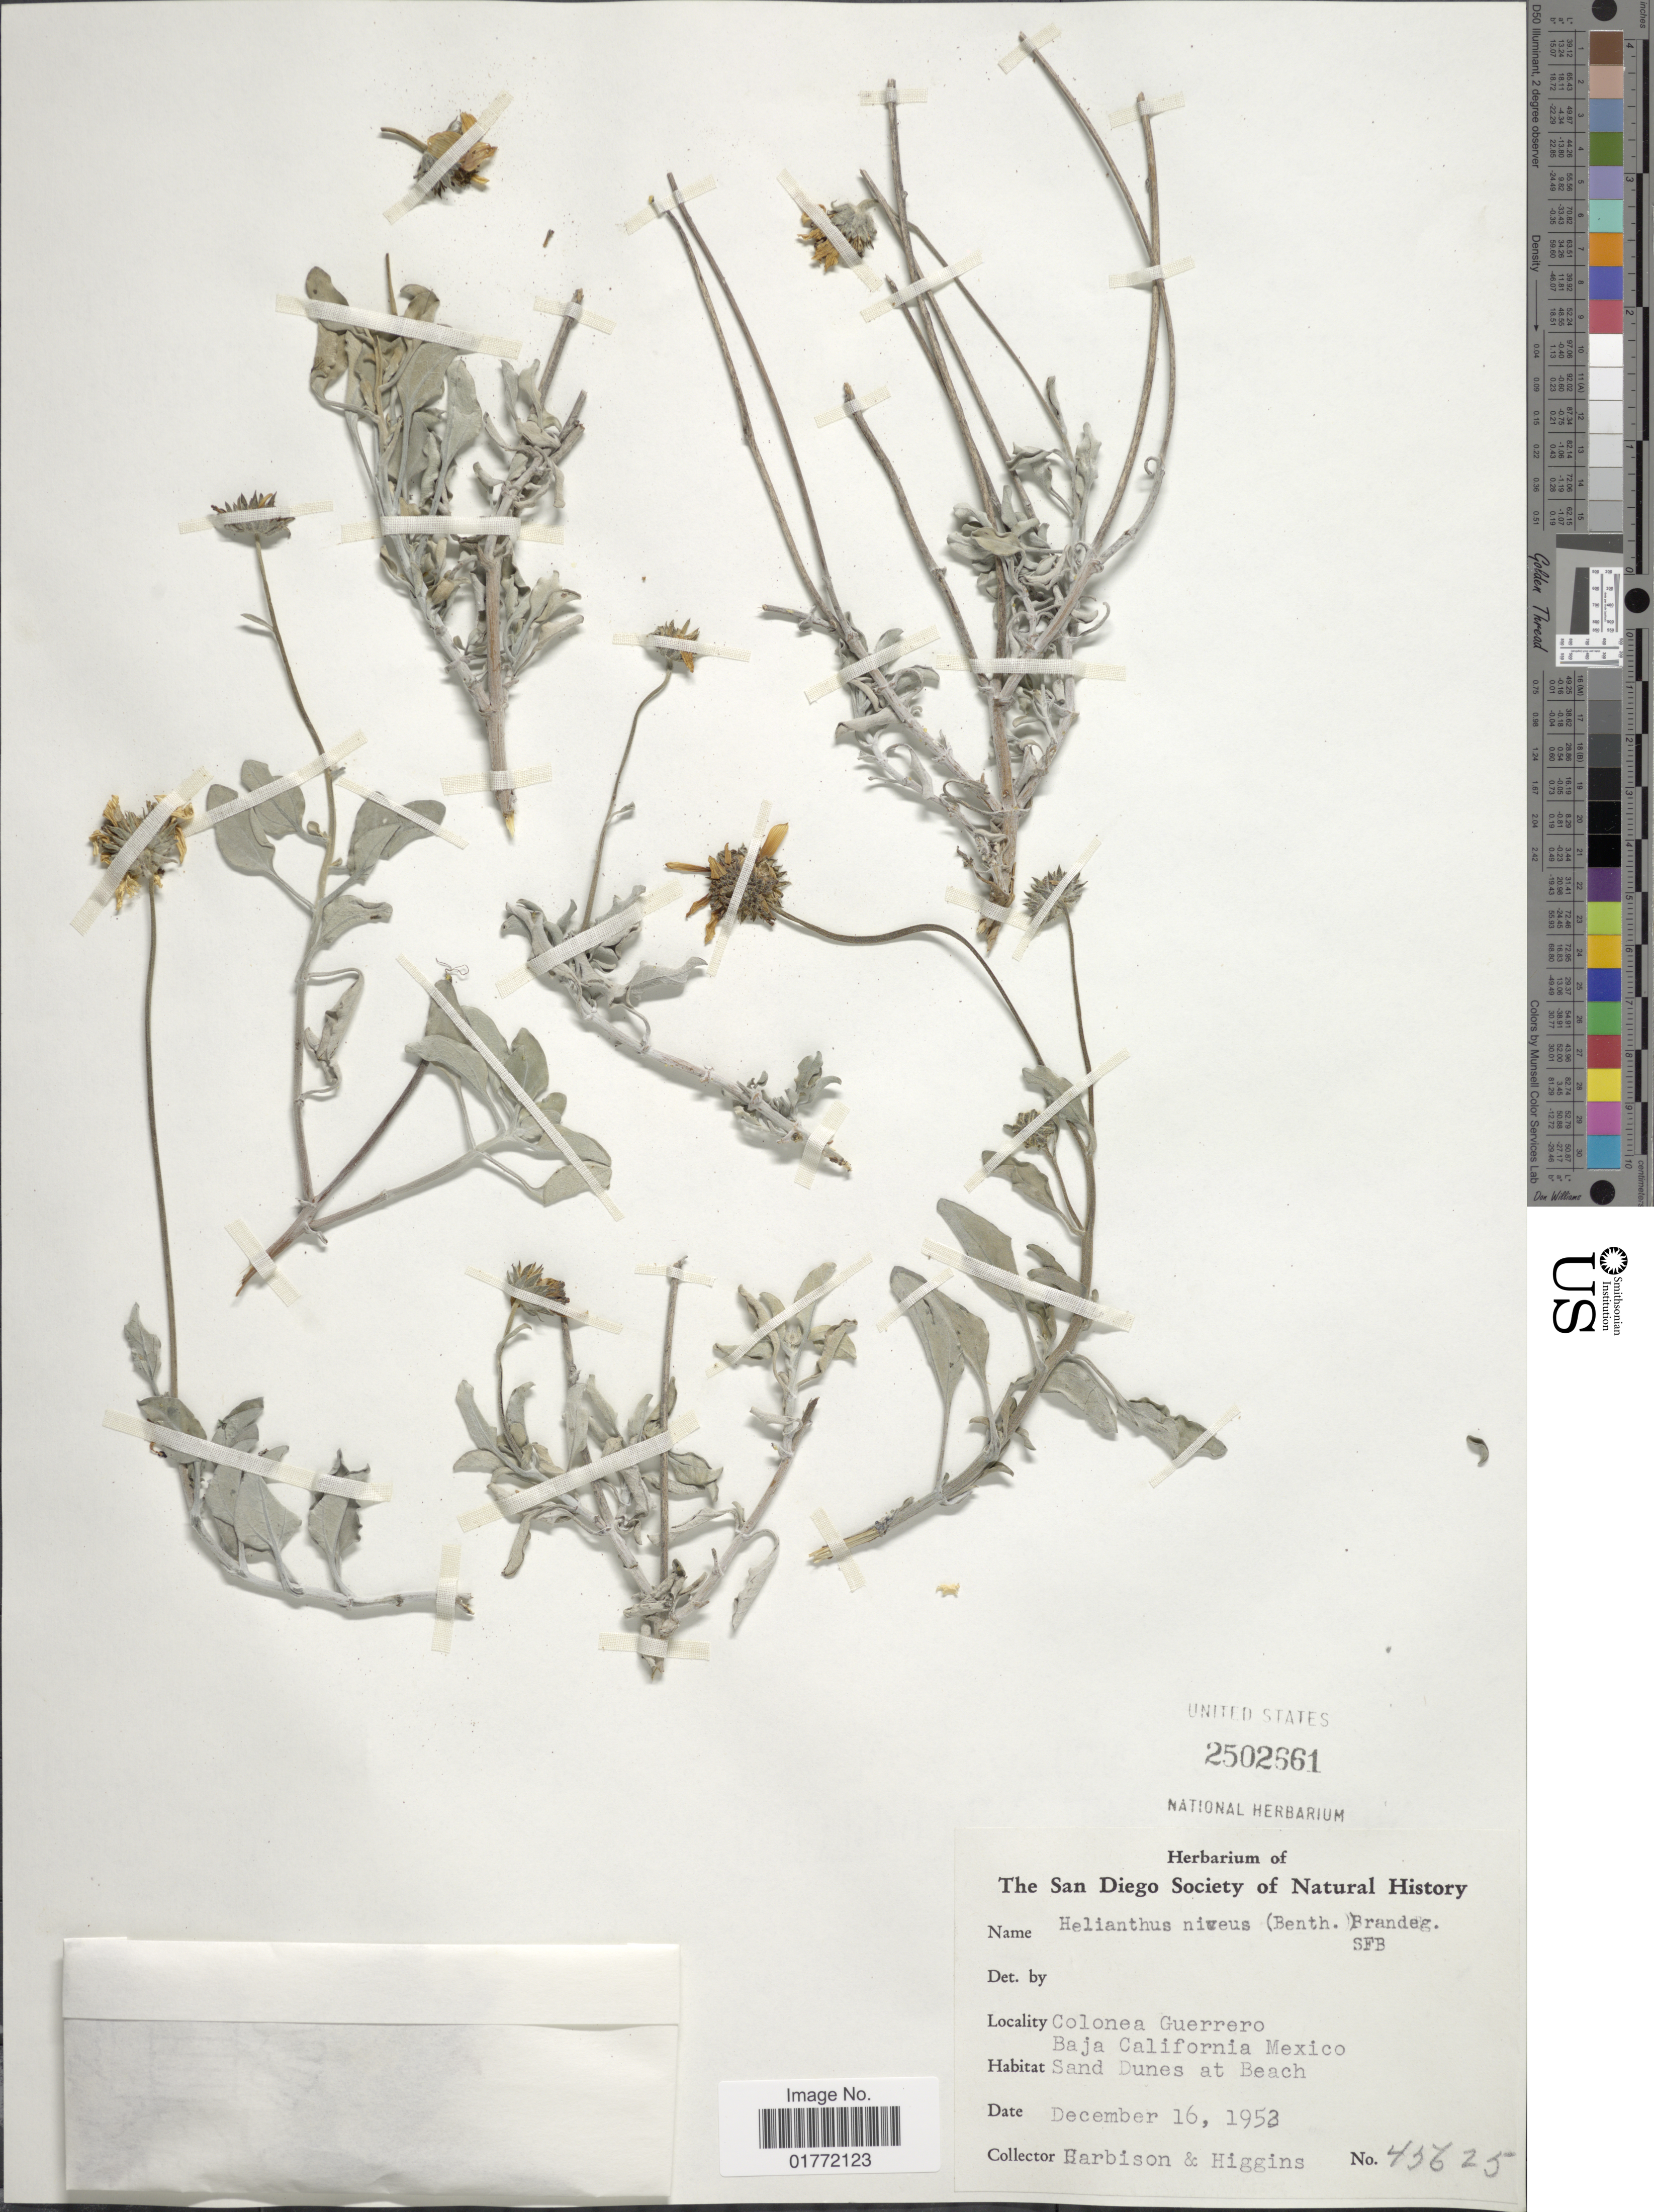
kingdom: Plantae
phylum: Tracheophyta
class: Magnoliopsida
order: Asterales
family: Asteraceae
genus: Helianthus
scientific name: Helianthus niveus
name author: (Benth.) Brandegee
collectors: -- Higgins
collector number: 45625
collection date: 1953-12-16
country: Mexico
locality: Colonea Guerrero, Baja California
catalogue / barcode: US 2502661